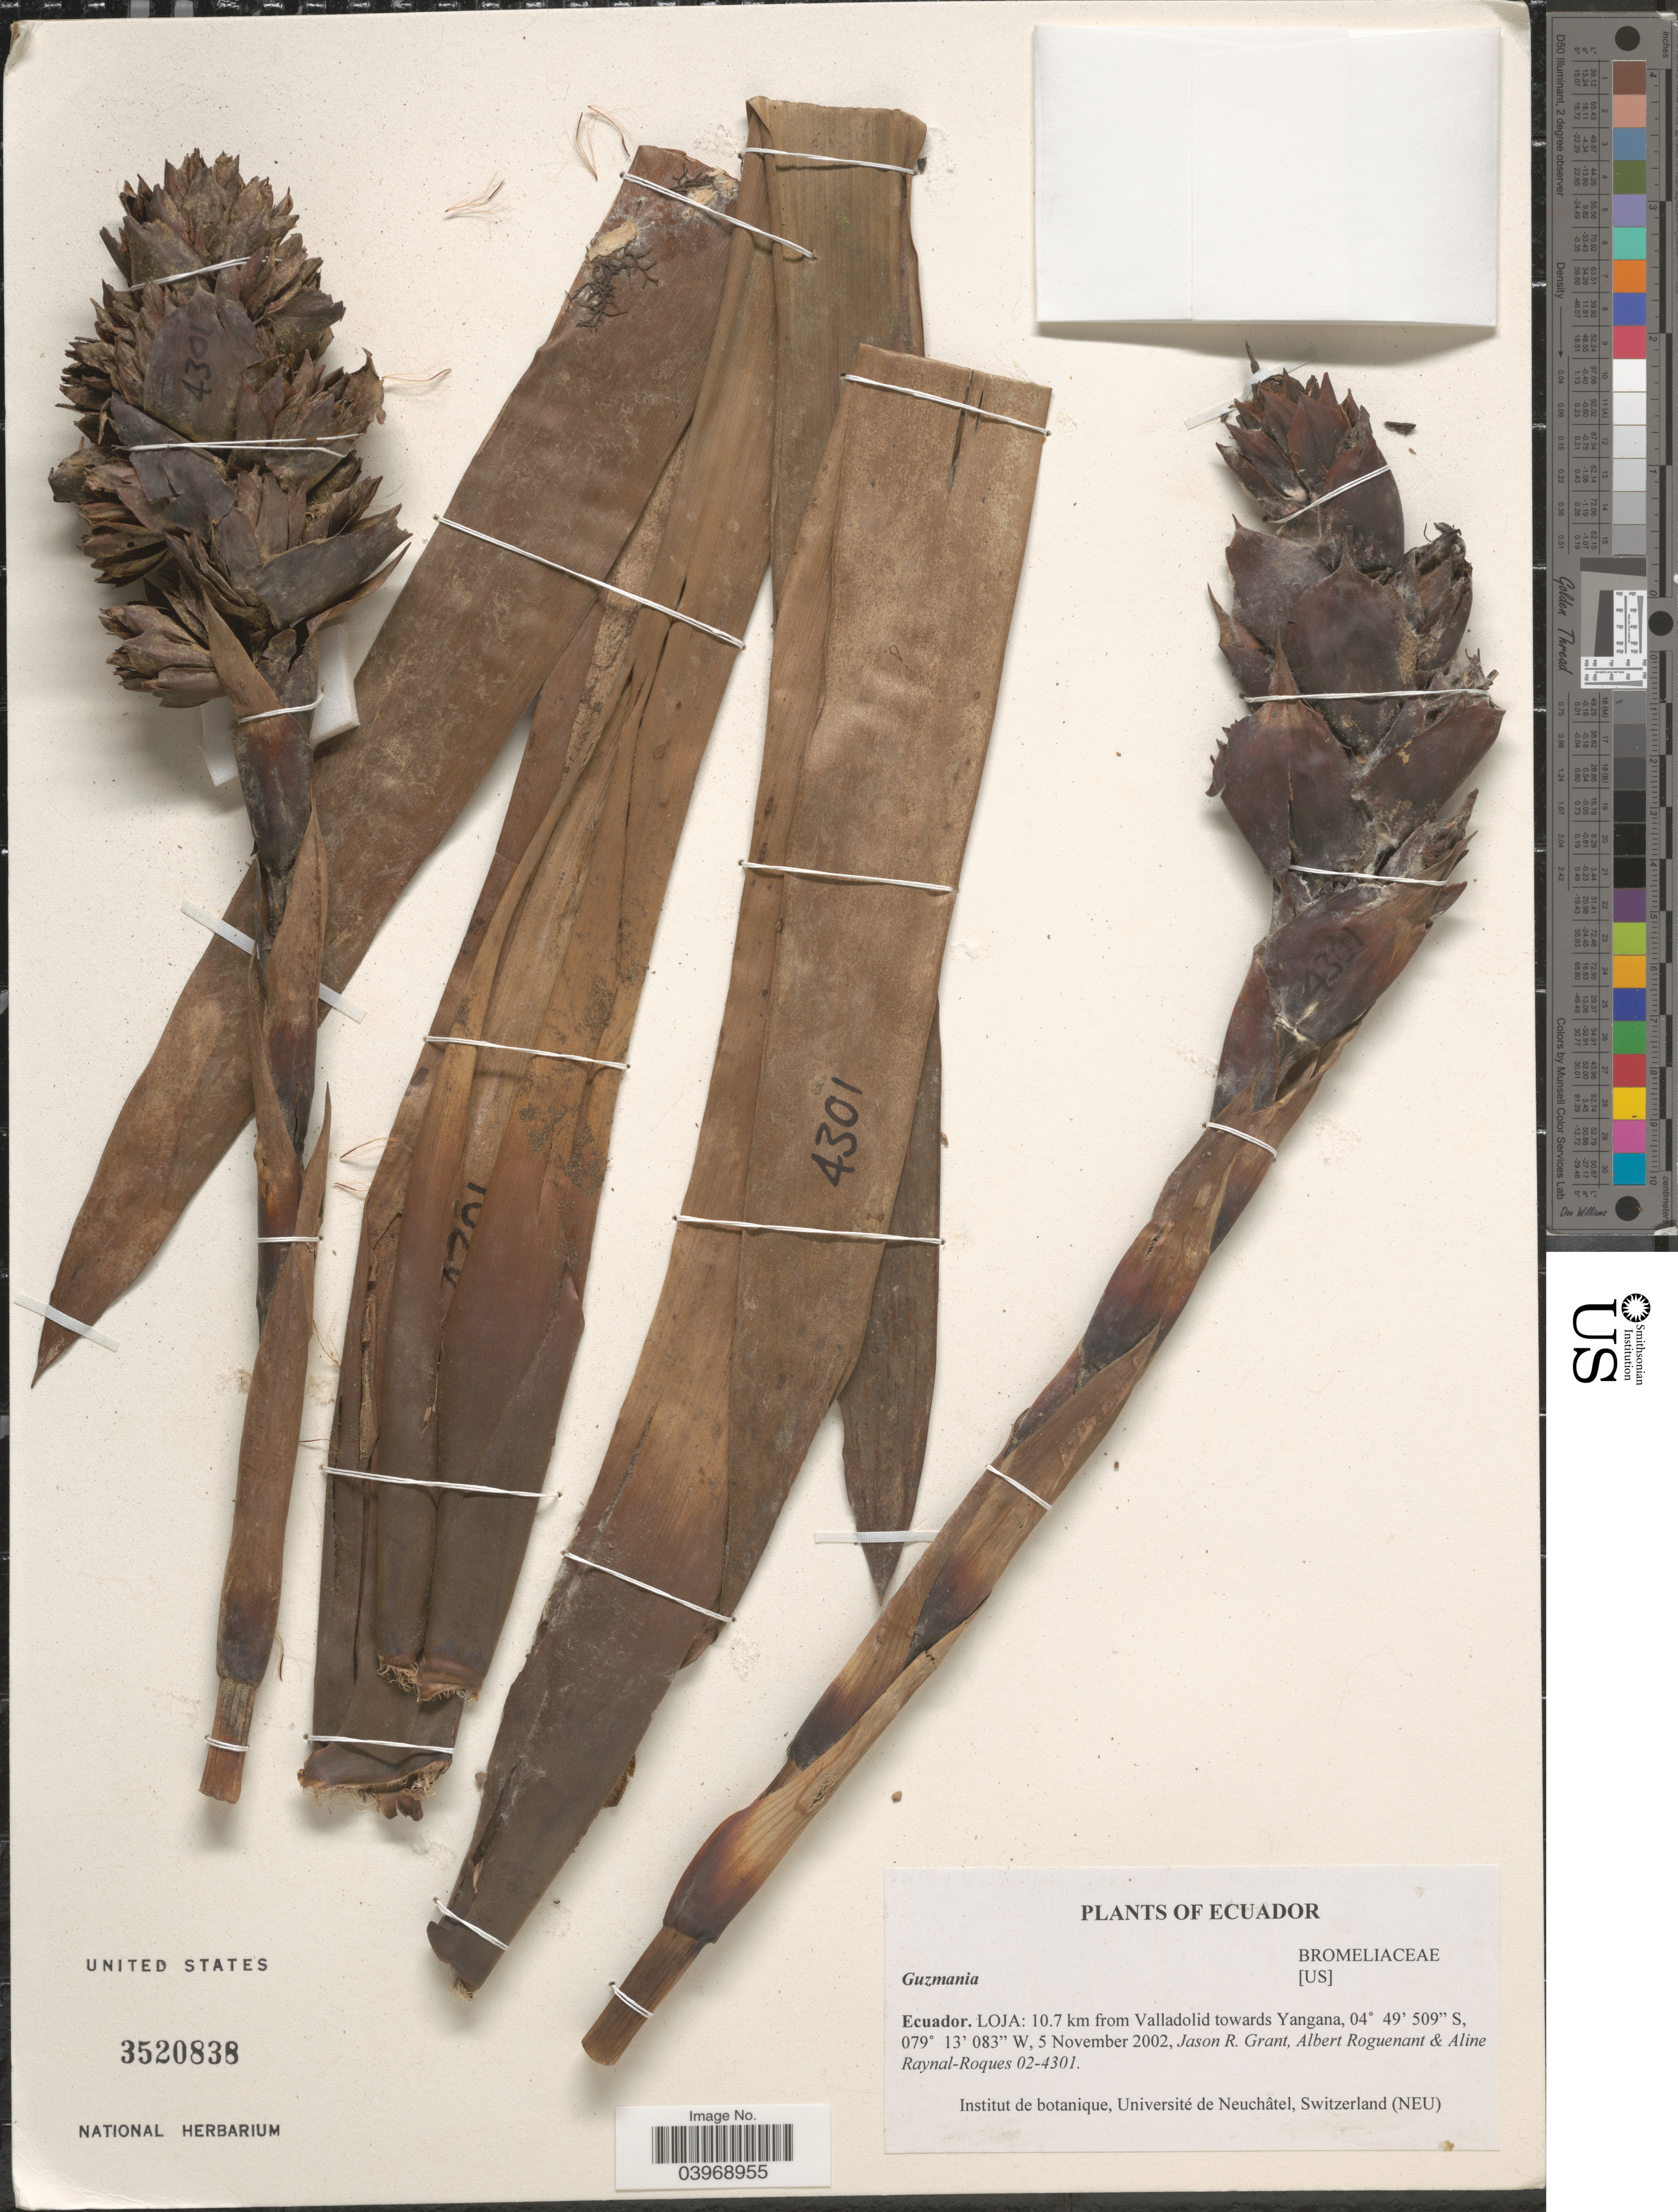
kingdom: Plantae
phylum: Tracheophyta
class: Liliopsida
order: Poales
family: Bromeliaceae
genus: Guzmania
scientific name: Guzmania sp.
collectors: J. R. Grant, A. Roguenant & A. M. Raynal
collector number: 02-4301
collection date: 2002-11-05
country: Ecuador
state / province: Loja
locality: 10.7 km from Valladolid towards Yangana.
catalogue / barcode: US 3520838